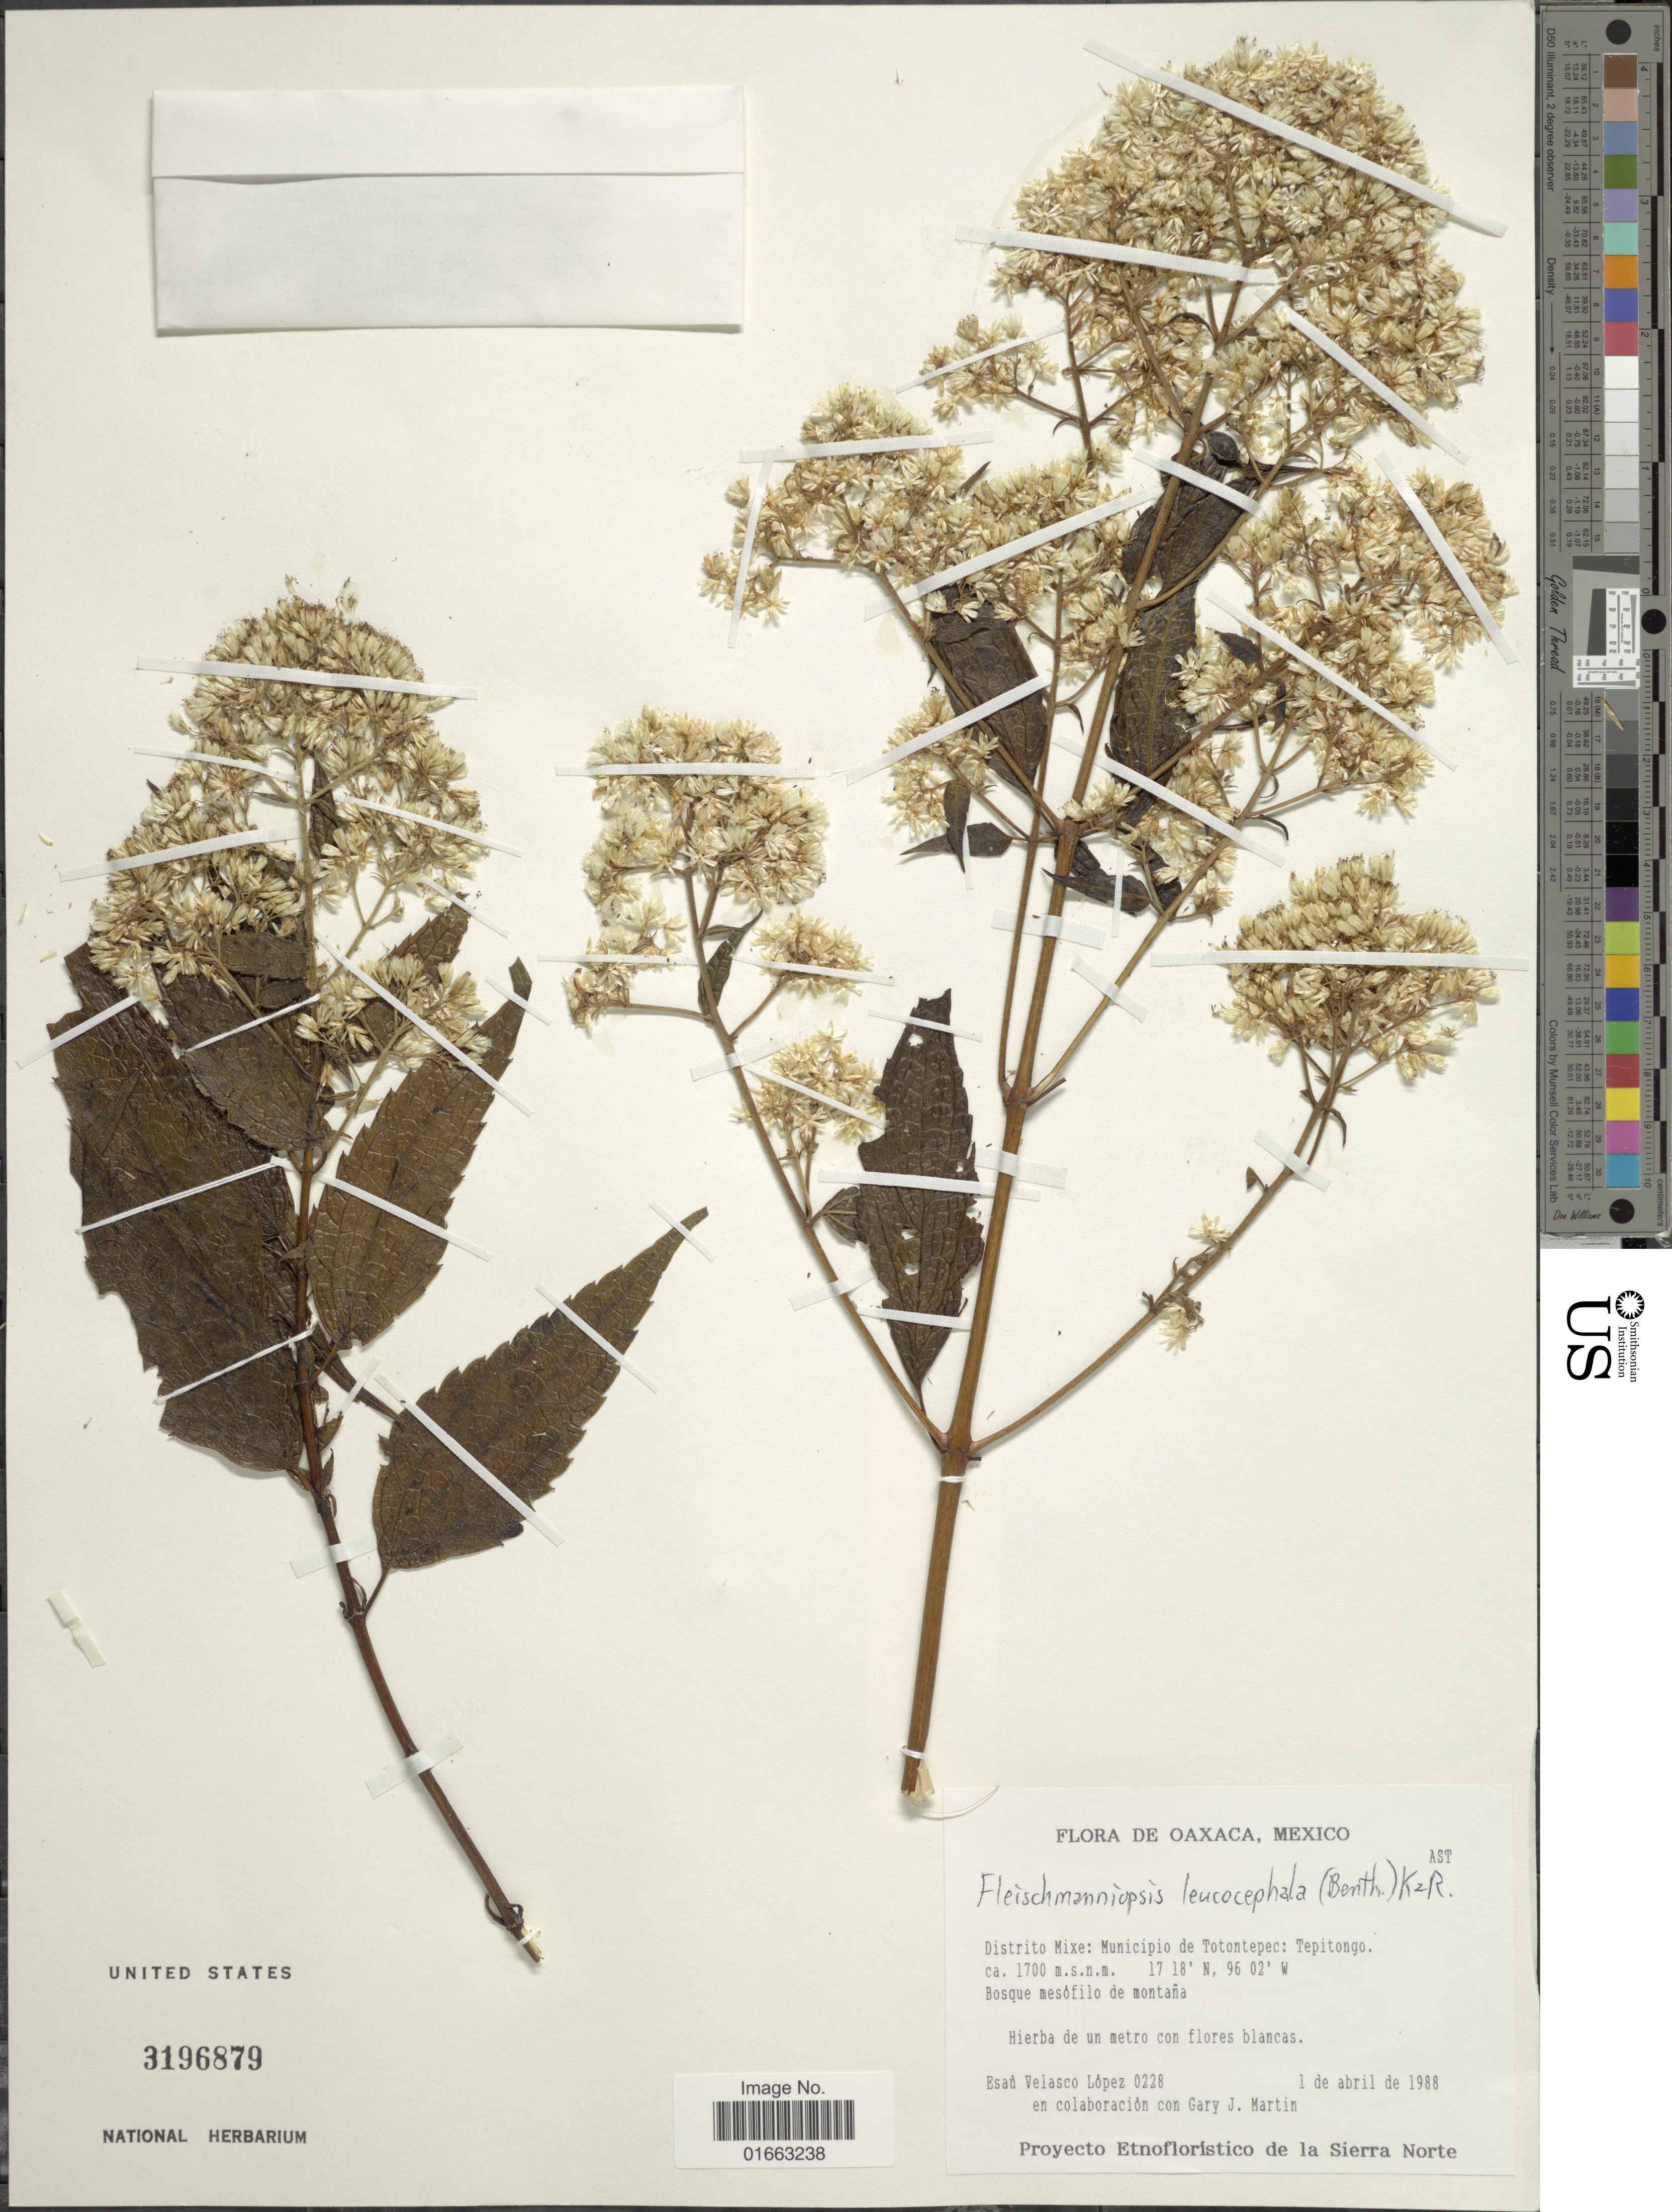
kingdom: Plantae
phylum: Tracheophyta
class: Magnoliopsida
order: Asterales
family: Asteraceae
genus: Fleischmanniopsis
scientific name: Fleischmanniopsis leucocephala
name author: (Benth.) R.M. King & H. Rob.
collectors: E. López & G. J. Martin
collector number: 0228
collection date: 1988-04-01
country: Mexico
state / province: Oaxaca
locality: Distrio Mixe: Municipio de Totontepec: Tepitongo, bosque mesófilo de montaña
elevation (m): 1700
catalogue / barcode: US 3196879